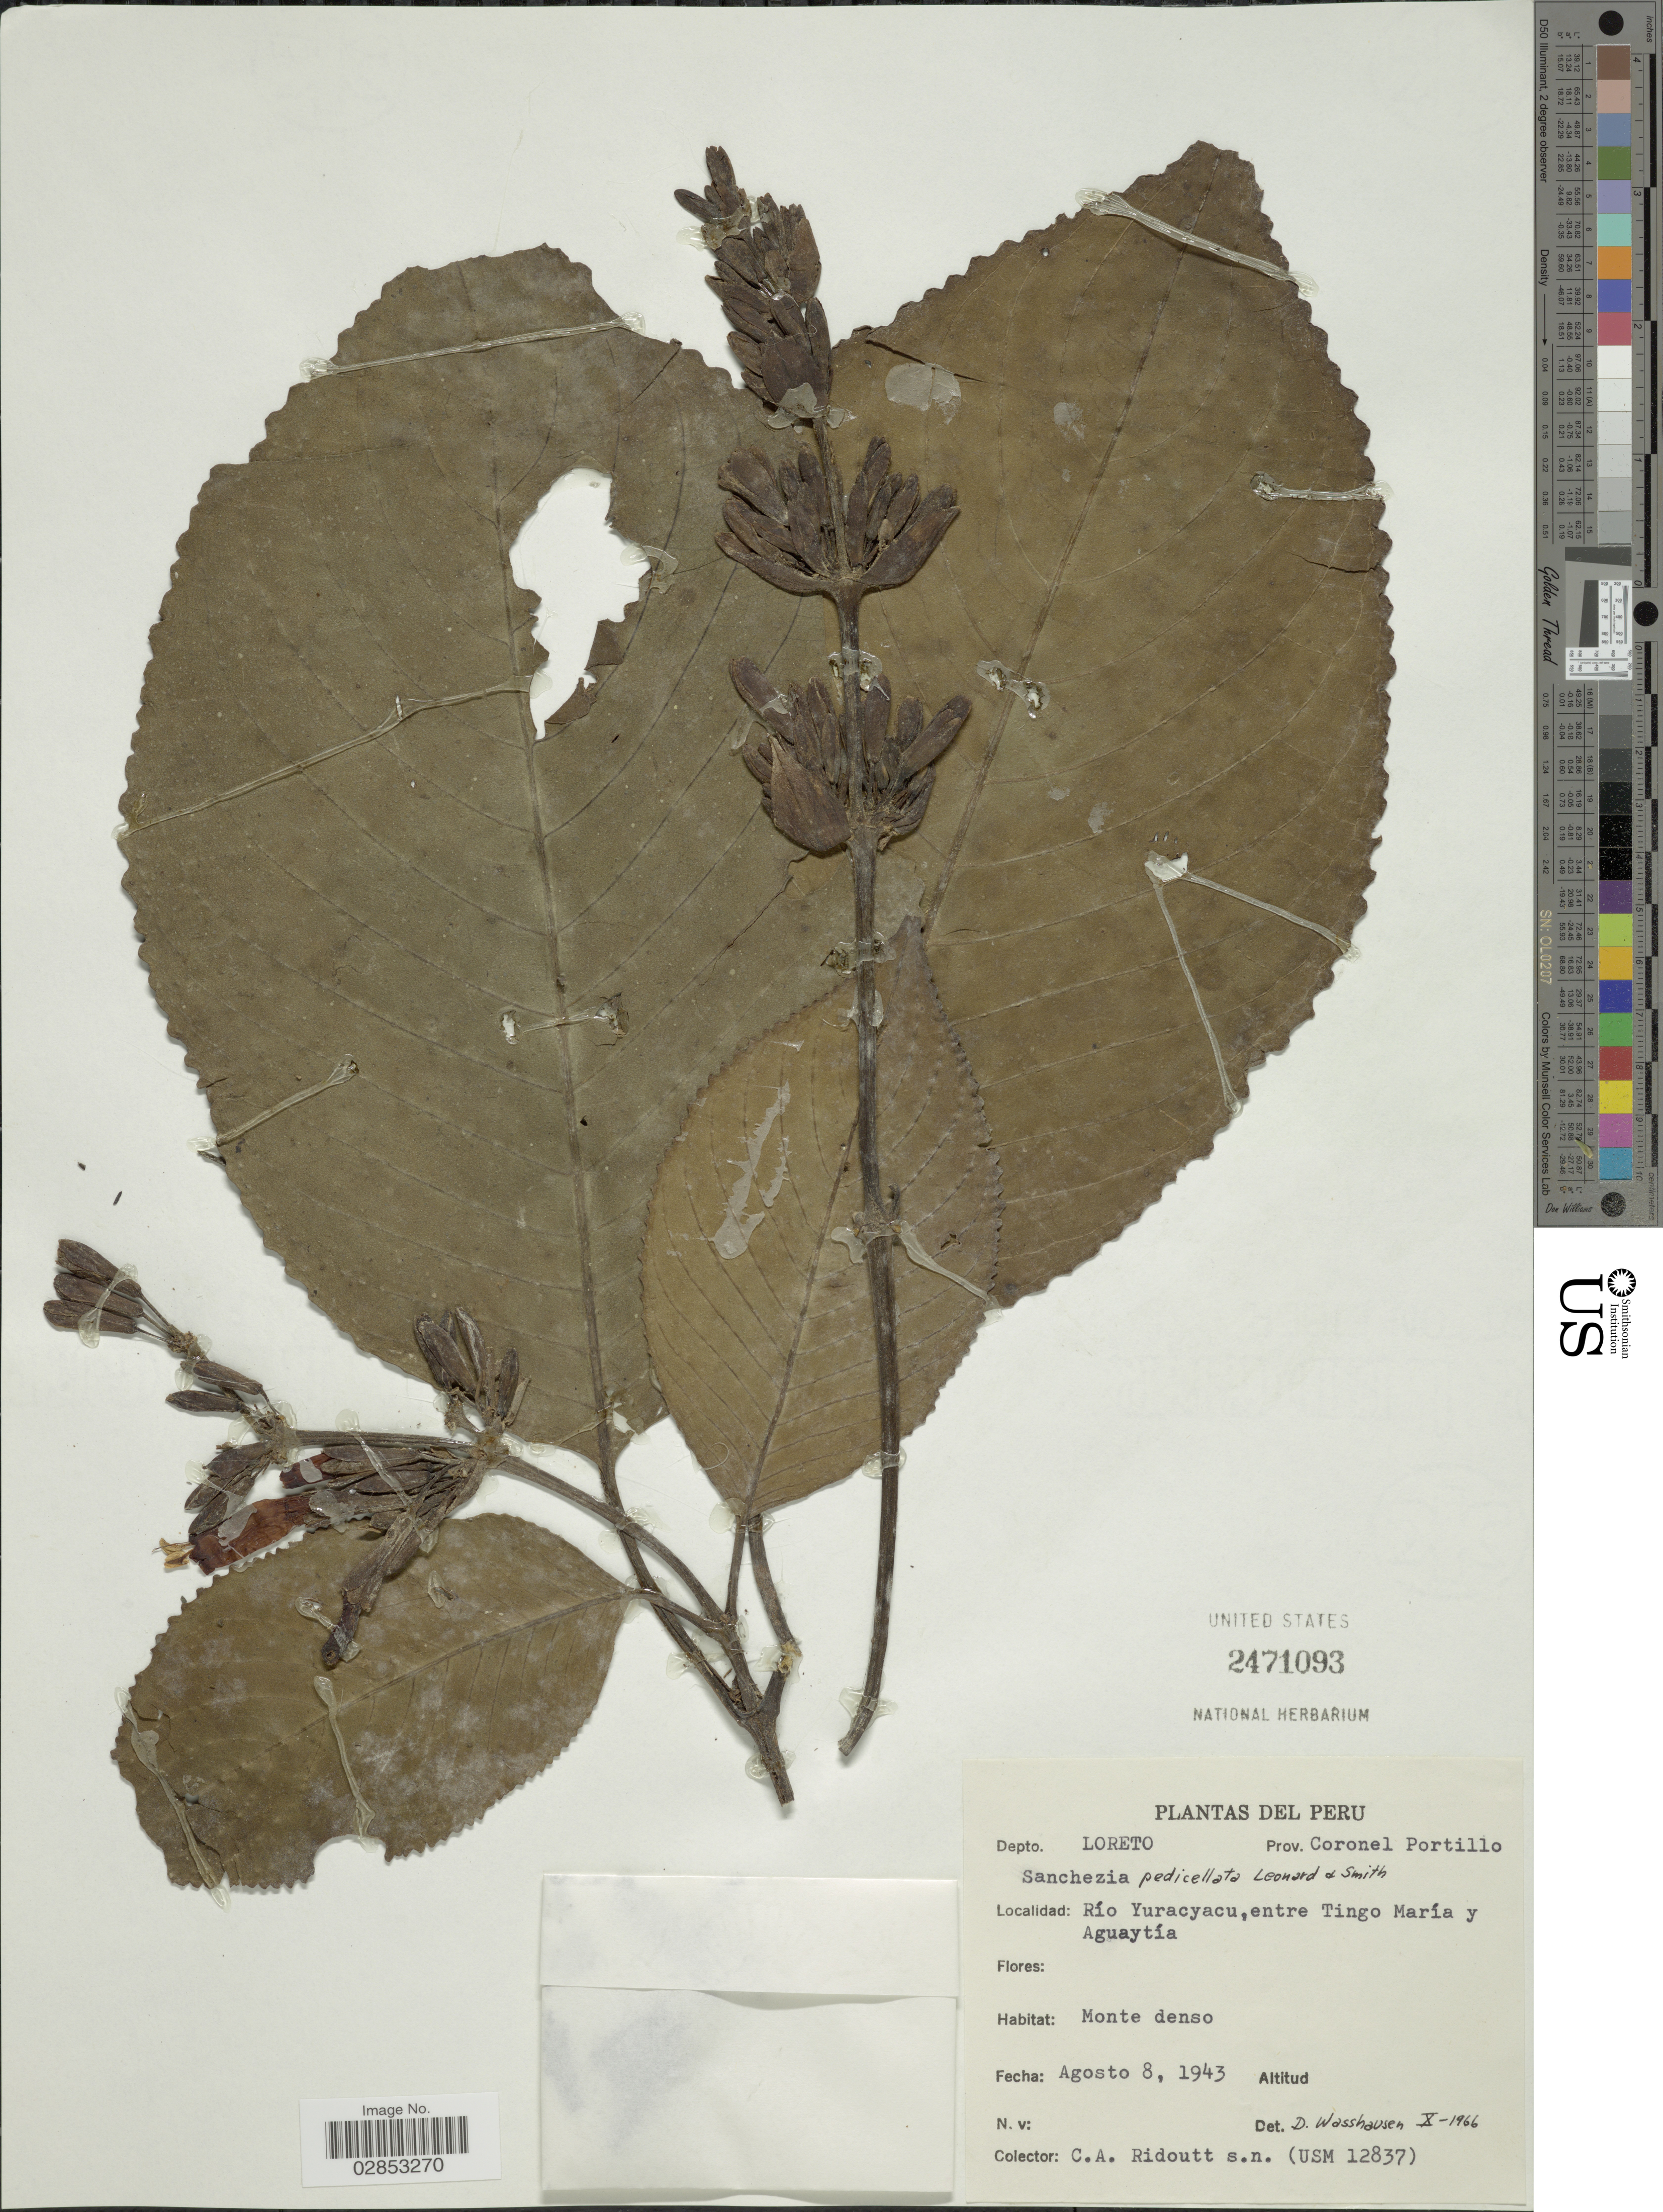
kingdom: Plantae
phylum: Tracheophyta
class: Magnoliopsida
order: Lamiales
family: Acanthaceae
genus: Sanchezia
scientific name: Sanchezia pedicellata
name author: Leonard & L.B. Sm.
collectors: C. Ridoutt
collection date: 1943-08-08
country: Peru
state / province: Loreto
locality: Depto. Loreto, Prov. Coronel Portillo, Río Yuracyacu, entre Tingo María y Aguaytía.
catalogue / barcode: US 2471093